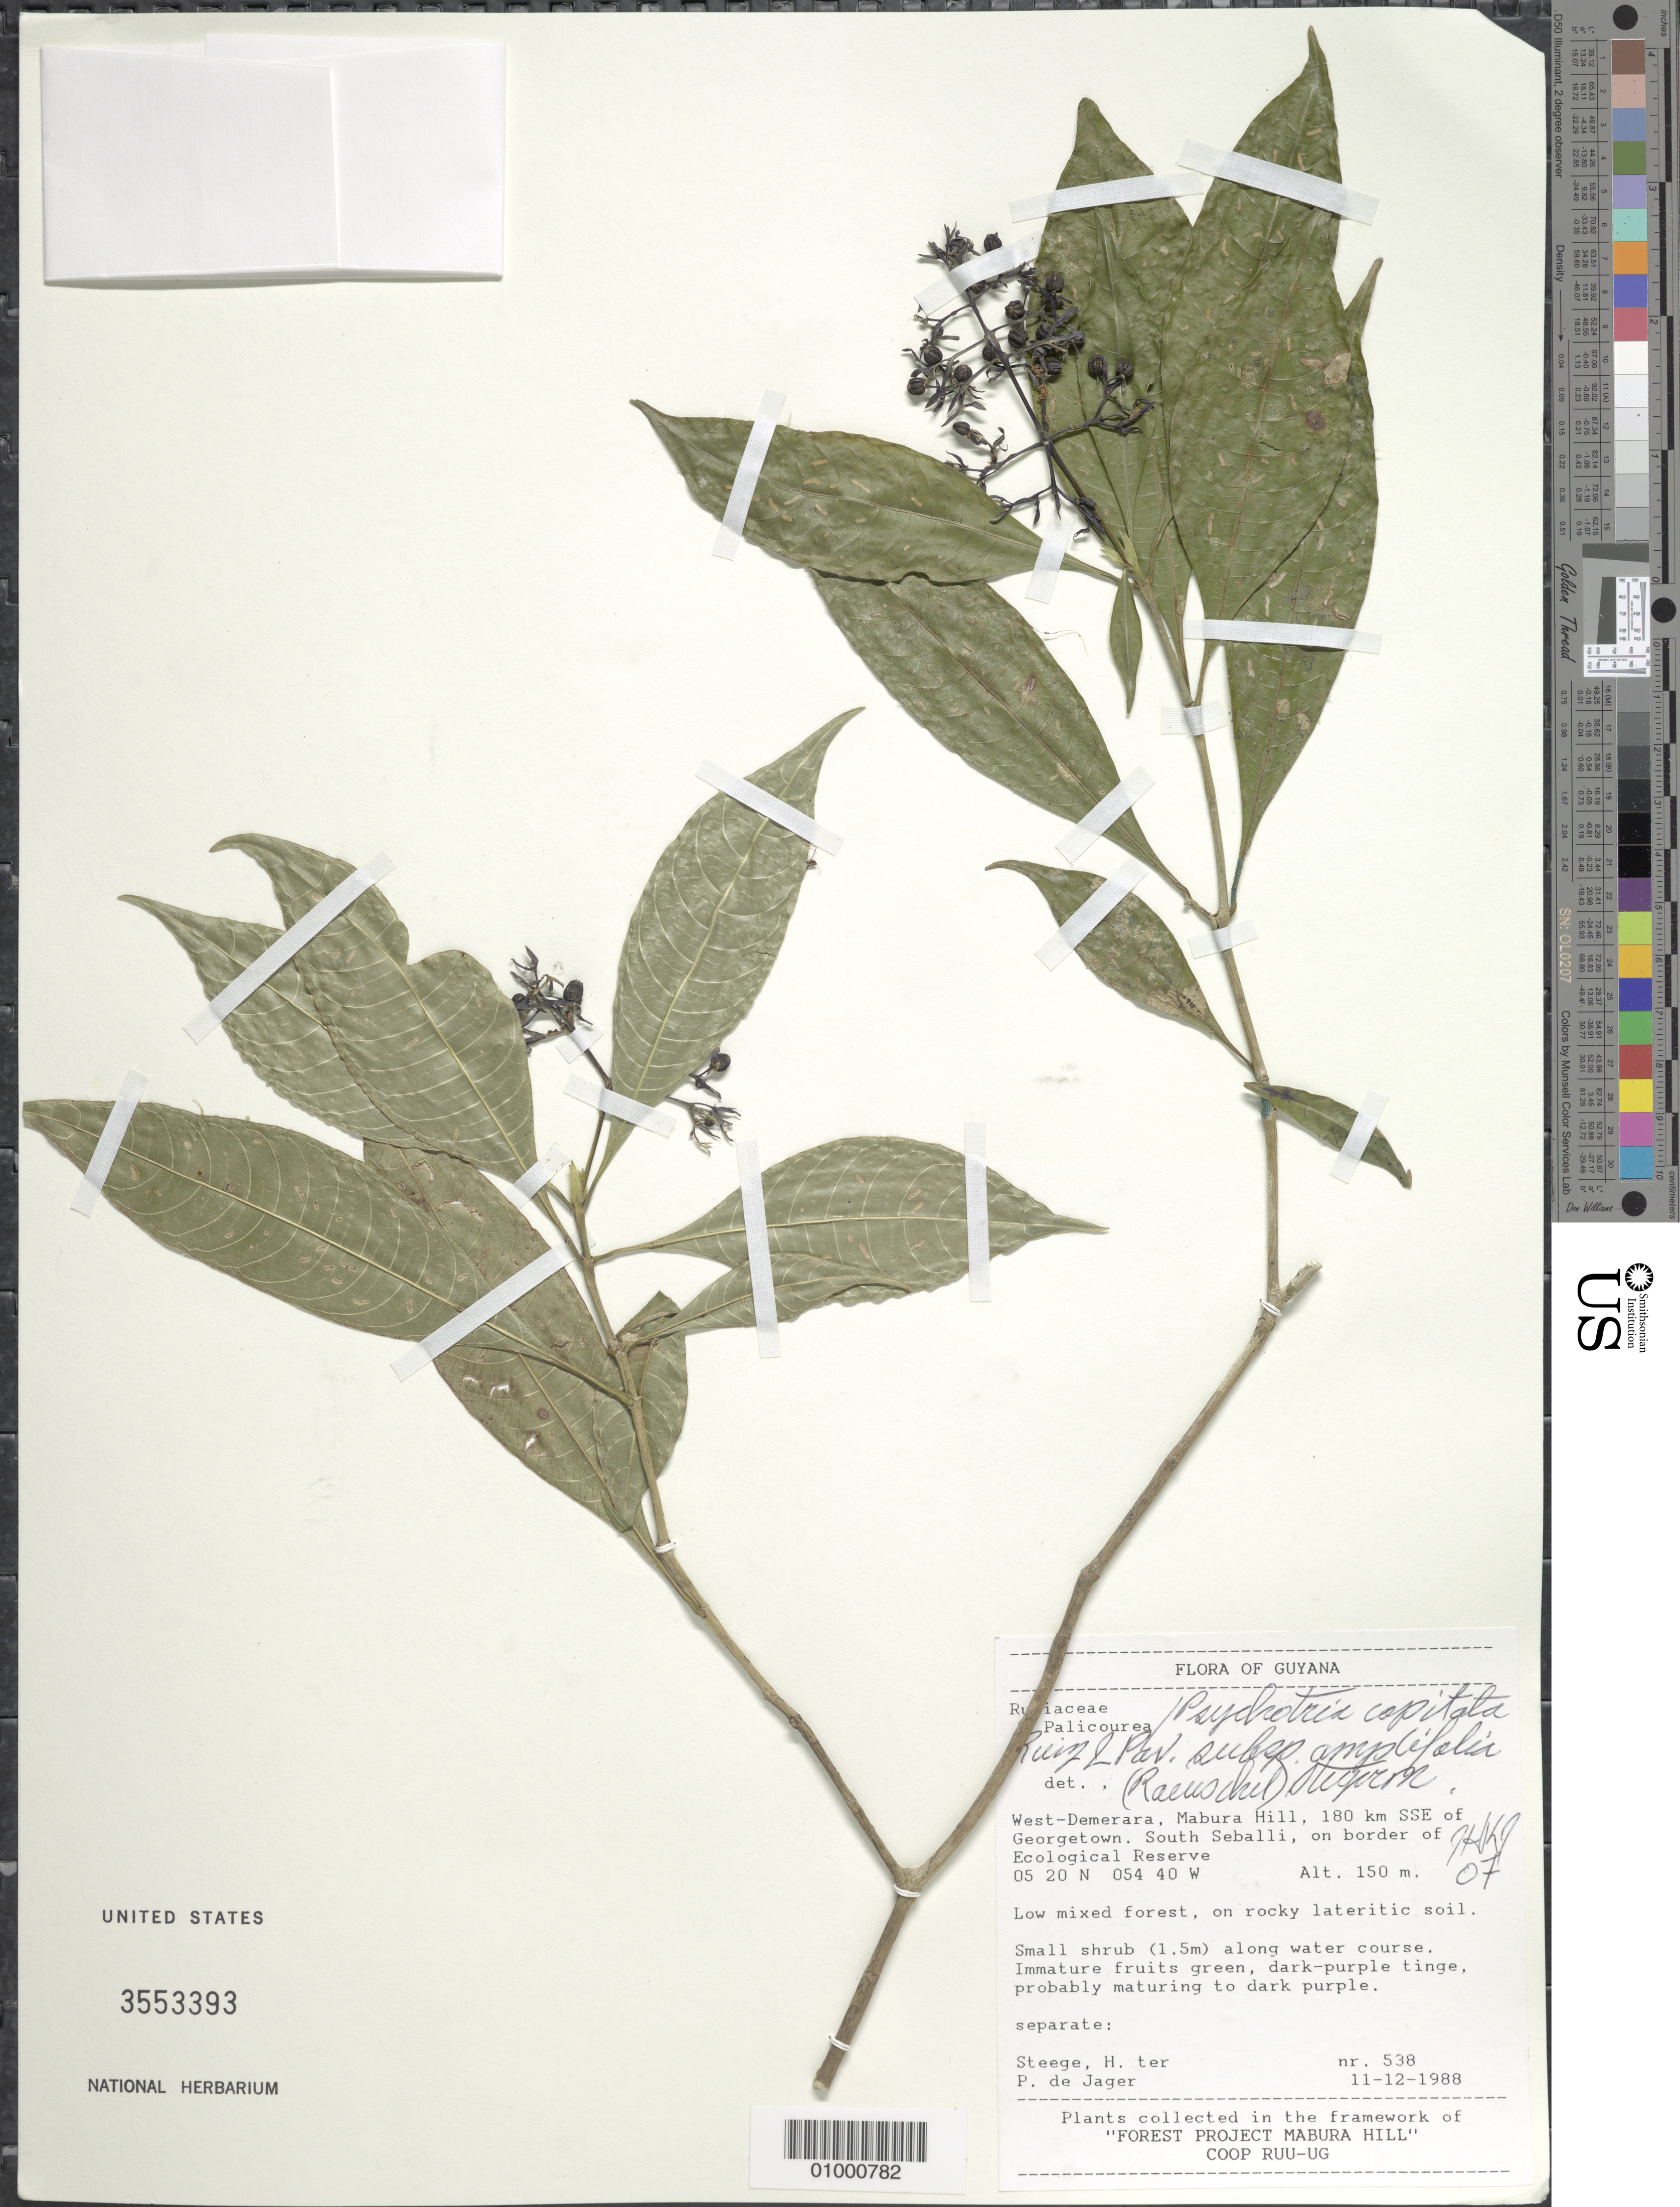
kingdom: Plantae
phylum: Tracheophyta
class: Magnoliopsida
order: Gentianales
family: Rubiaceae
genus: Palicourea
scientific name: Palicourea violacea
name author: (Aubl.) A. Rich.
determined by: Kirkbride, J. H., Jr.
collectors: H. ter Steege & P. De Jager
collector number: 538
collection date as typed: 11-Dec-88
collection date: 1988-12-11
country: Guyana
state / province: U. Demerara-Berbice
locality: Mabura Hill, 180 km SSE of Georgetown. South Seballi, on border of Ecological Reserve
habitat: Low mixed forest, on rocky lateritic soil; along water course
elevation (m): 150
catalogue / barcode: US 3553393